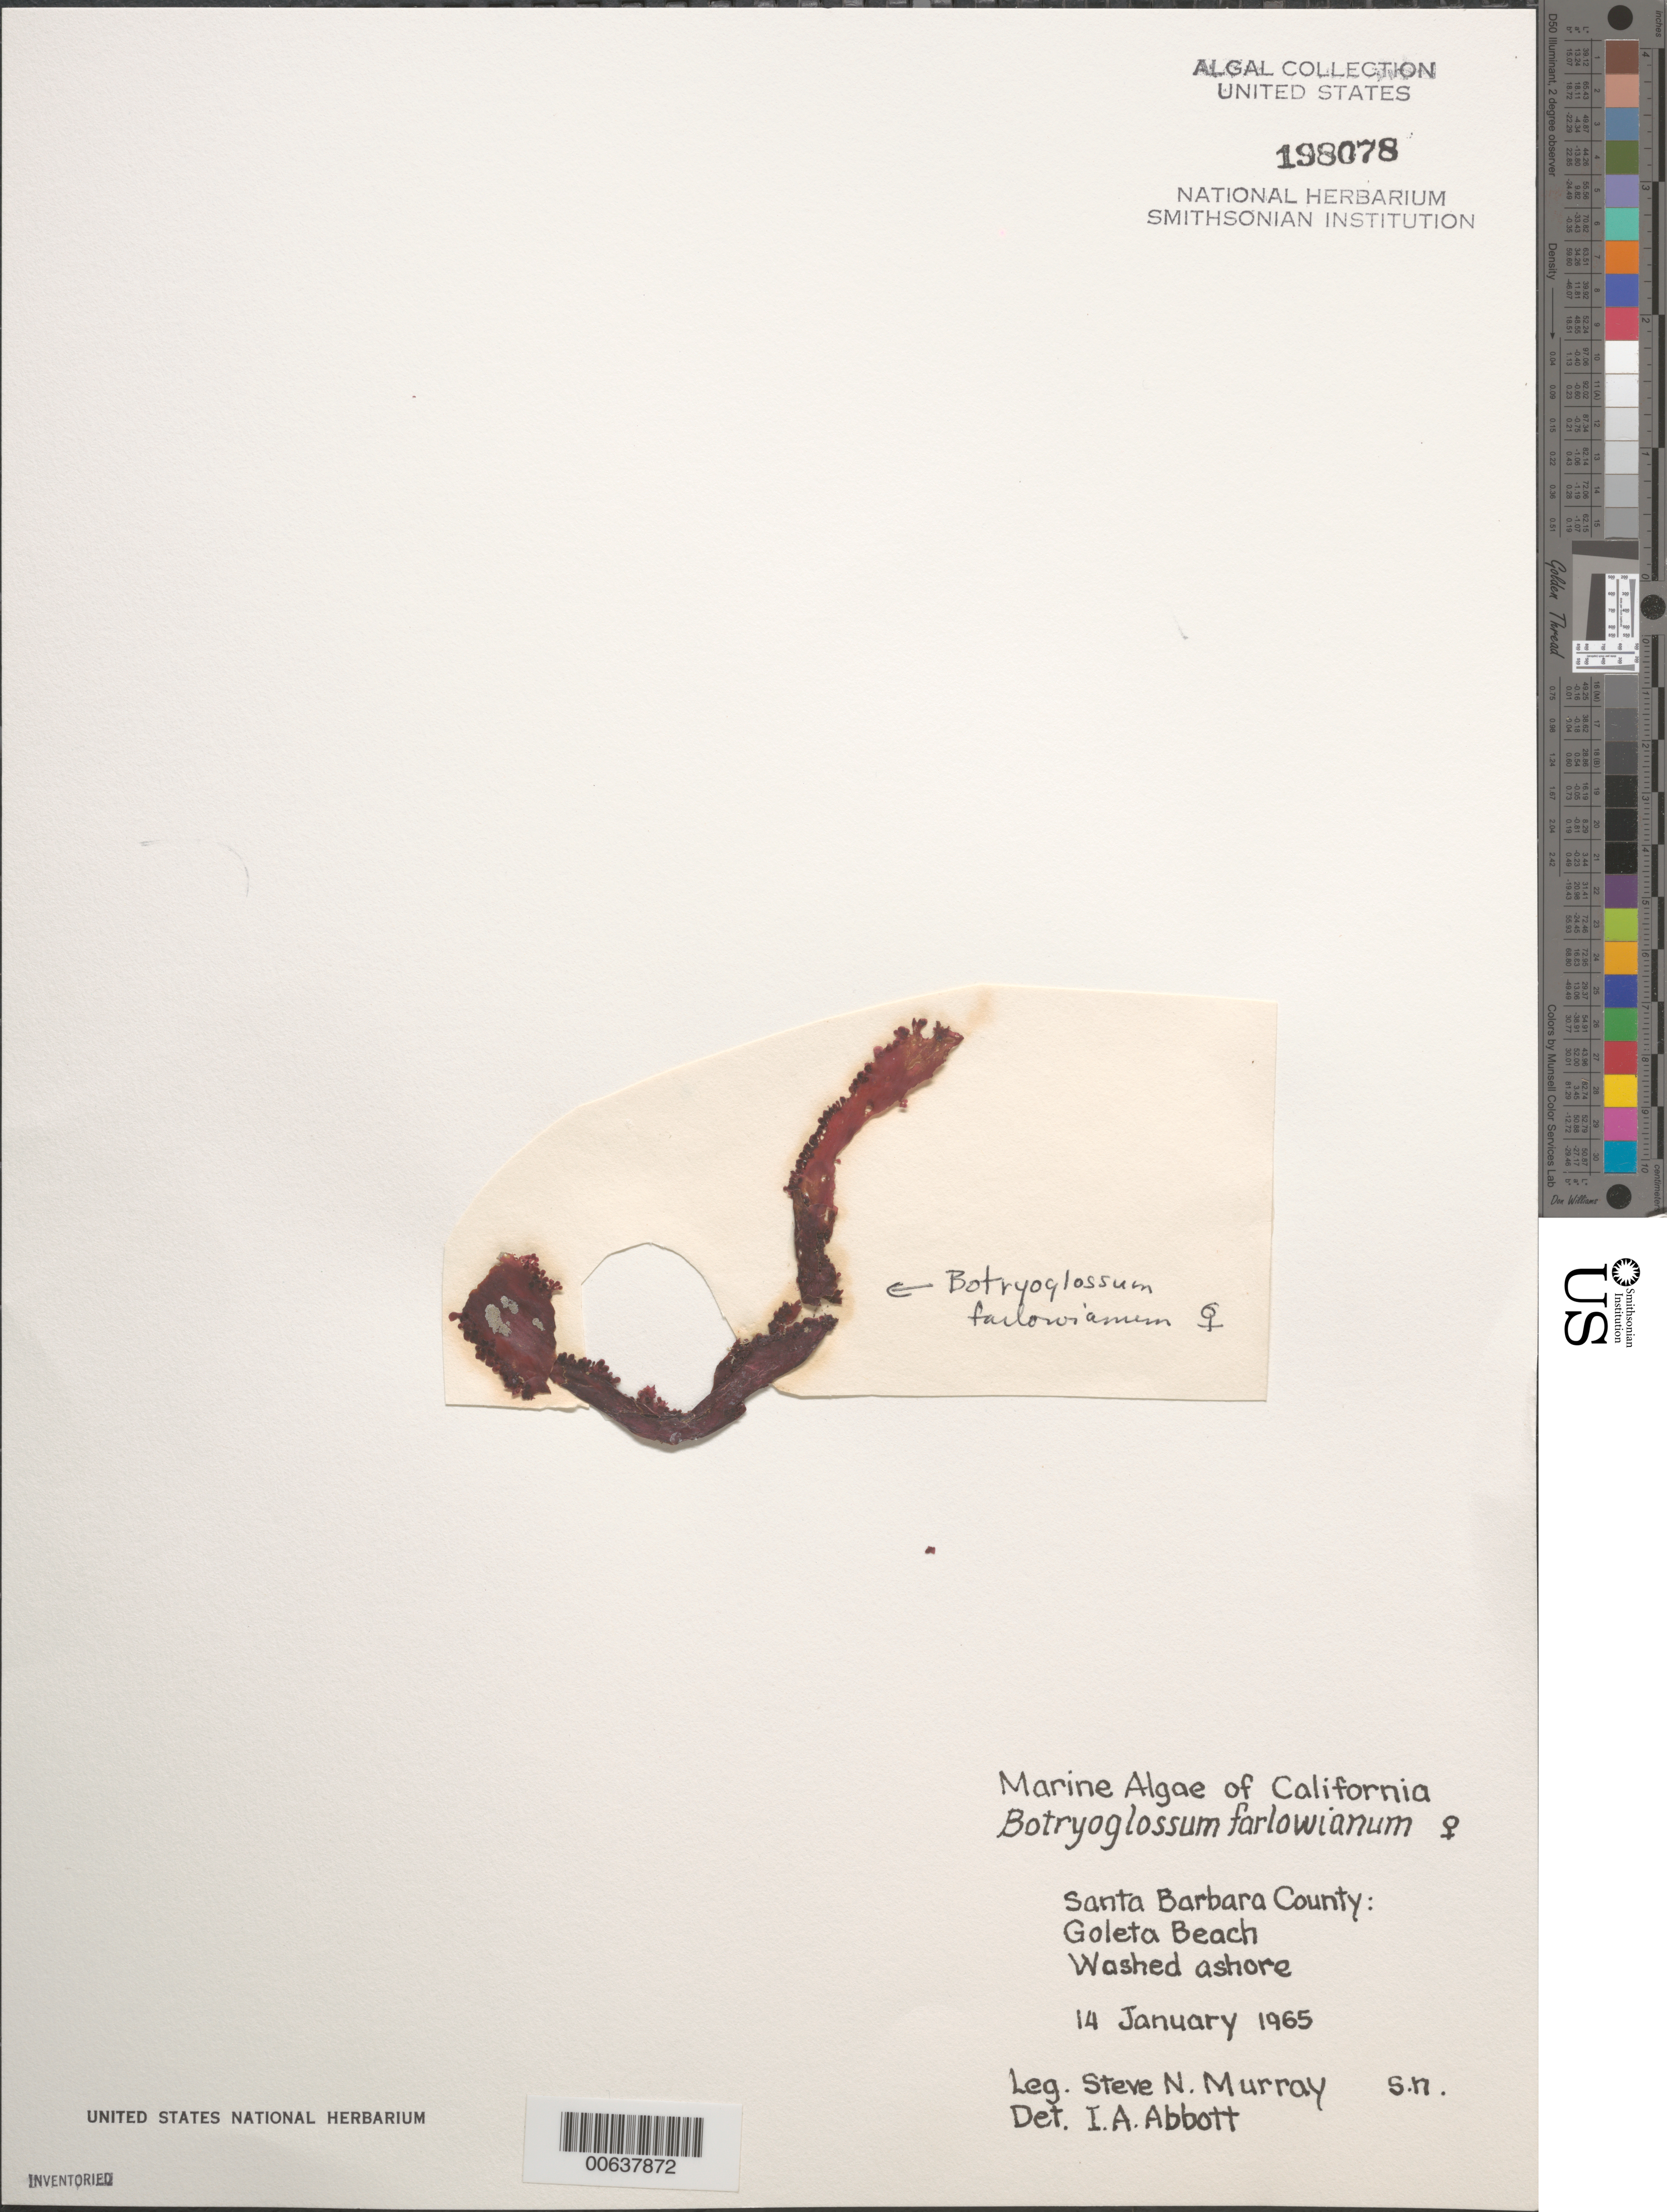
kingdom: Plantae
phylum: Rhodophyta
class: Florideophyceae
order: Ceramiales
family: Delesseriaceae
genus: Botryoglossum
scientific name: Botryoglossum farlowianum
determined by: Abbott, Isabella A.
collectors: S. N. Murray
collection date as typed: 14 Jan 1965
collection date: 1965-01-14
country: United States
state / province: California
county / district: Santa Barbara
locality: Goleta Beach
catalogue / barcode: US 198078